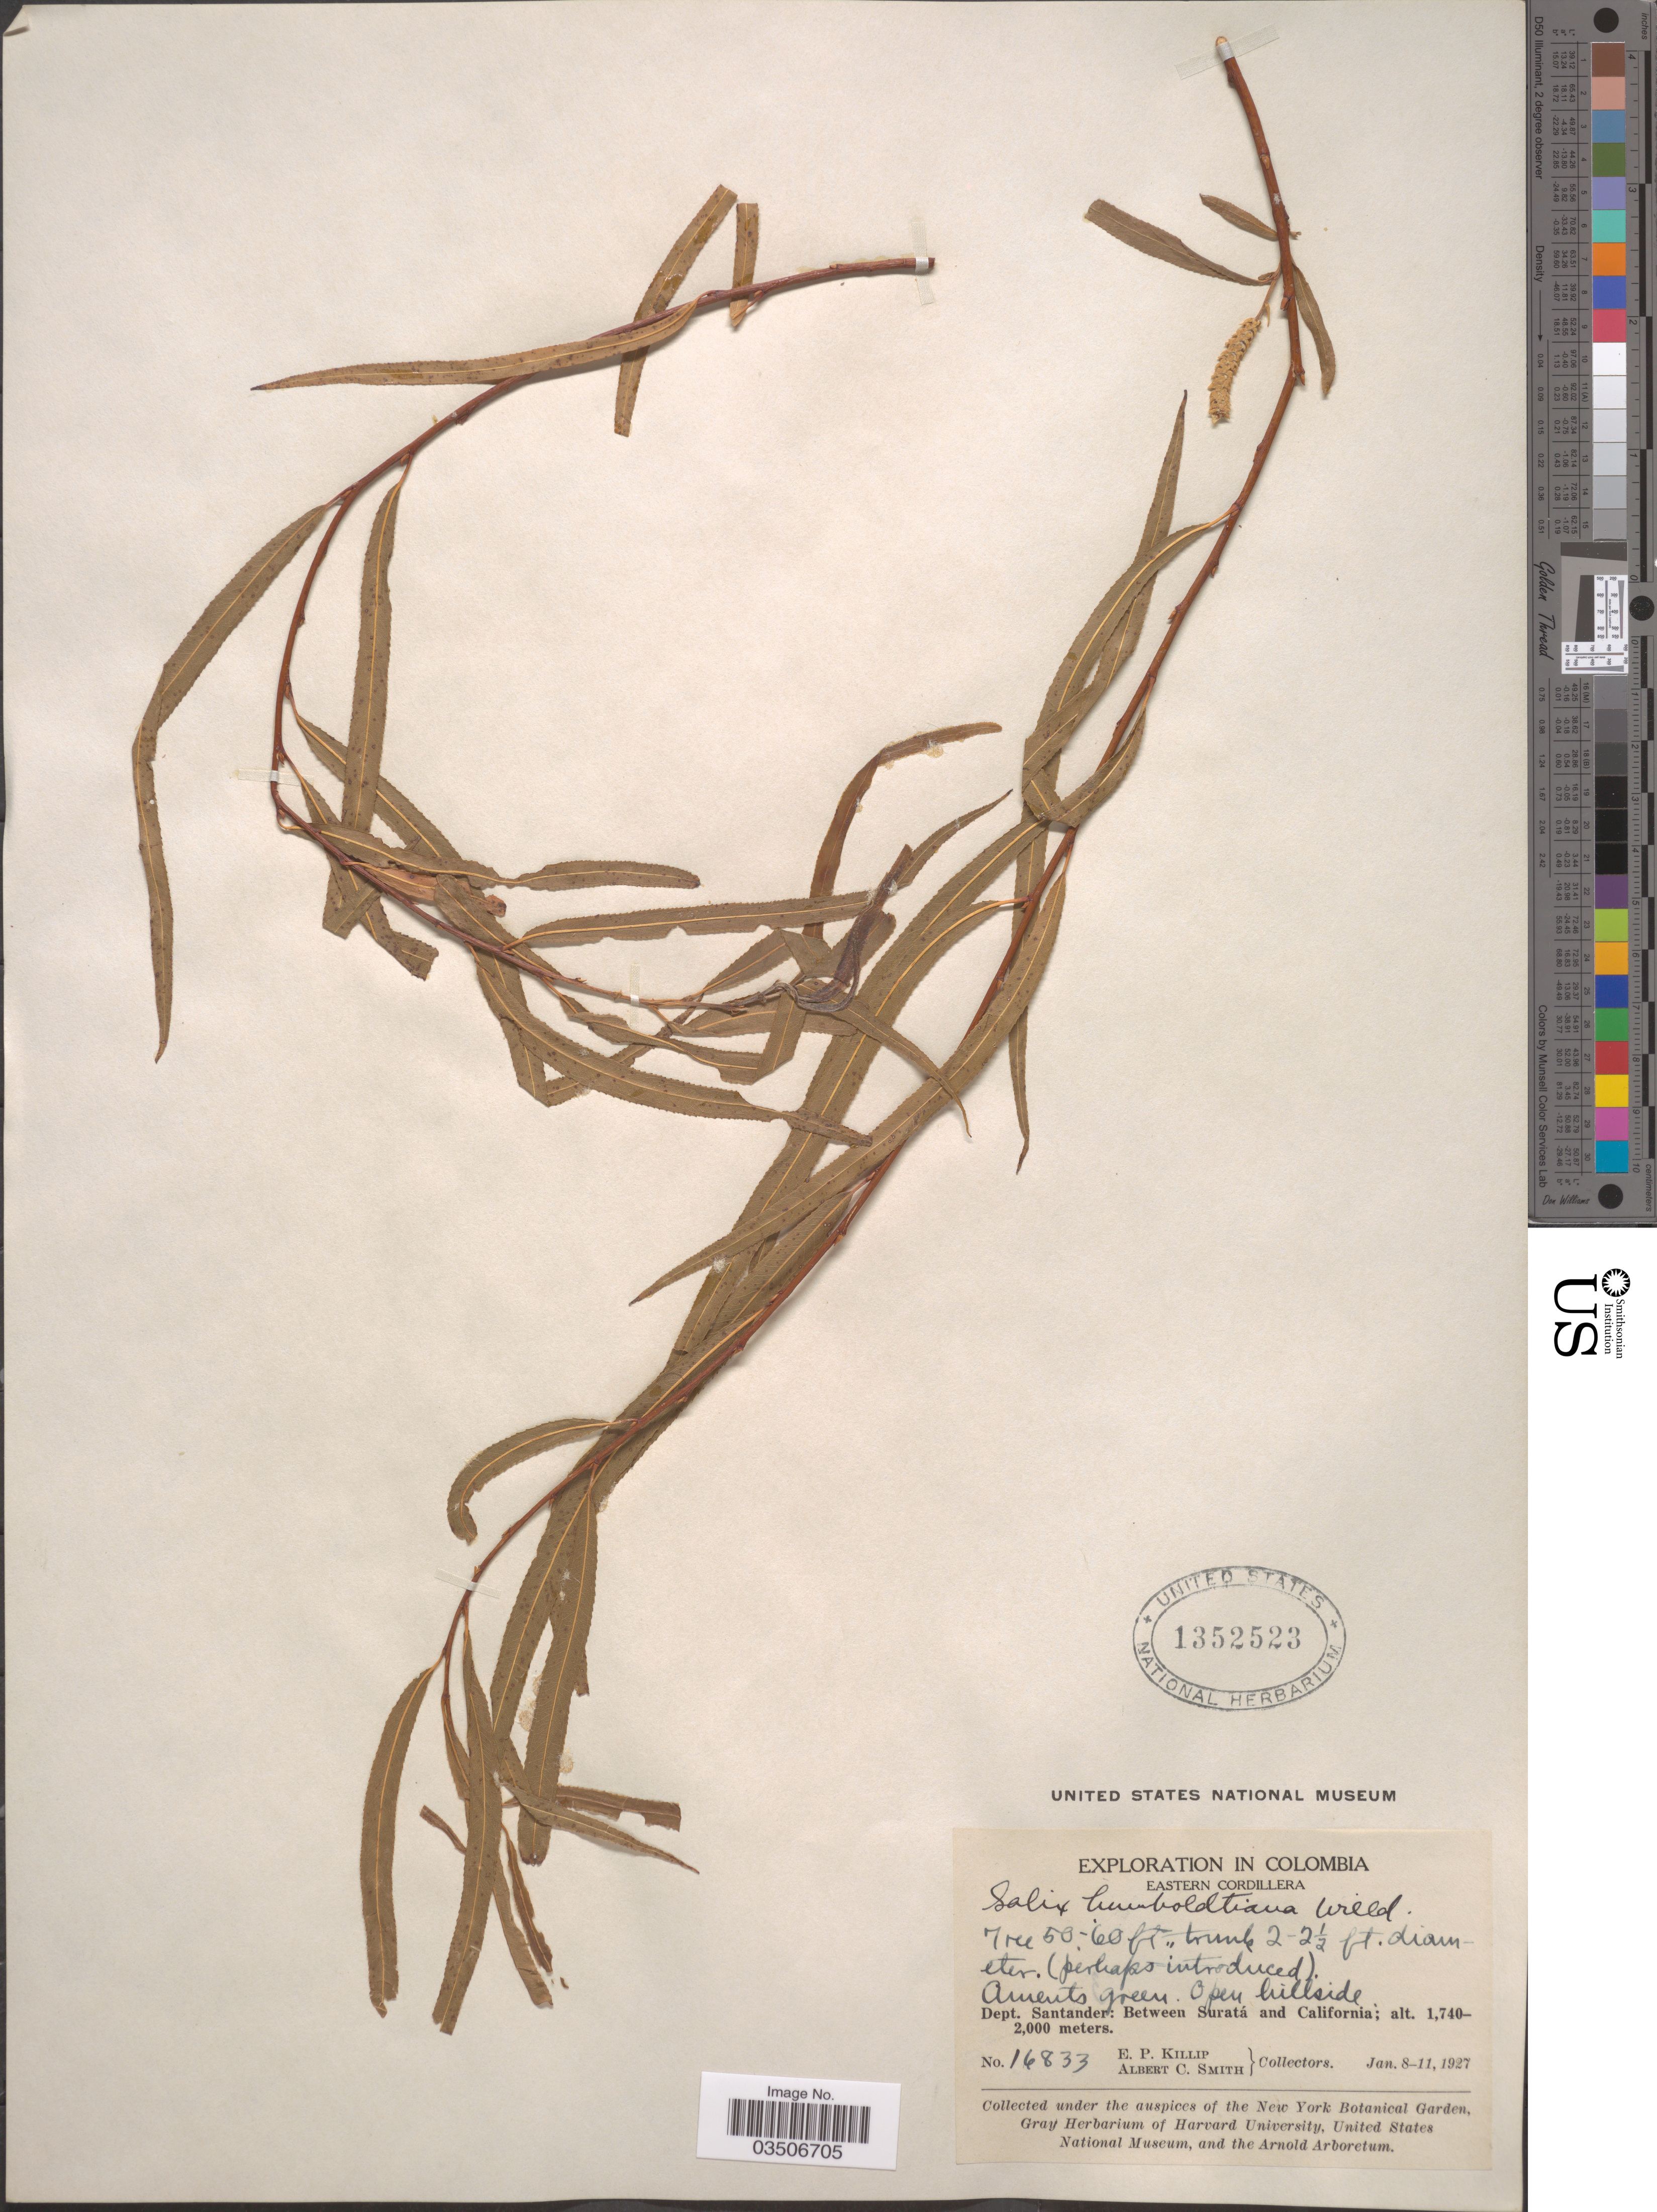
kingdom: Plantae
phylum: Tracheophyta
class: Magnoliopsida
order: Malpighiales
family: Salicaceae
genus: Salix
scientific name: Salix humboldtiana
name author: Willd.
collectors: E. P. Killip & A. C. Smith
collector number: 16833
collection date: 1927-01-08/1927-01-11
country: Colombia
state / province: Santander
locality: Eastern Cordillera. Dept. Santander: Between Suratá and California.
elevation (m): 1740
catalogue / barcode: US 1352523